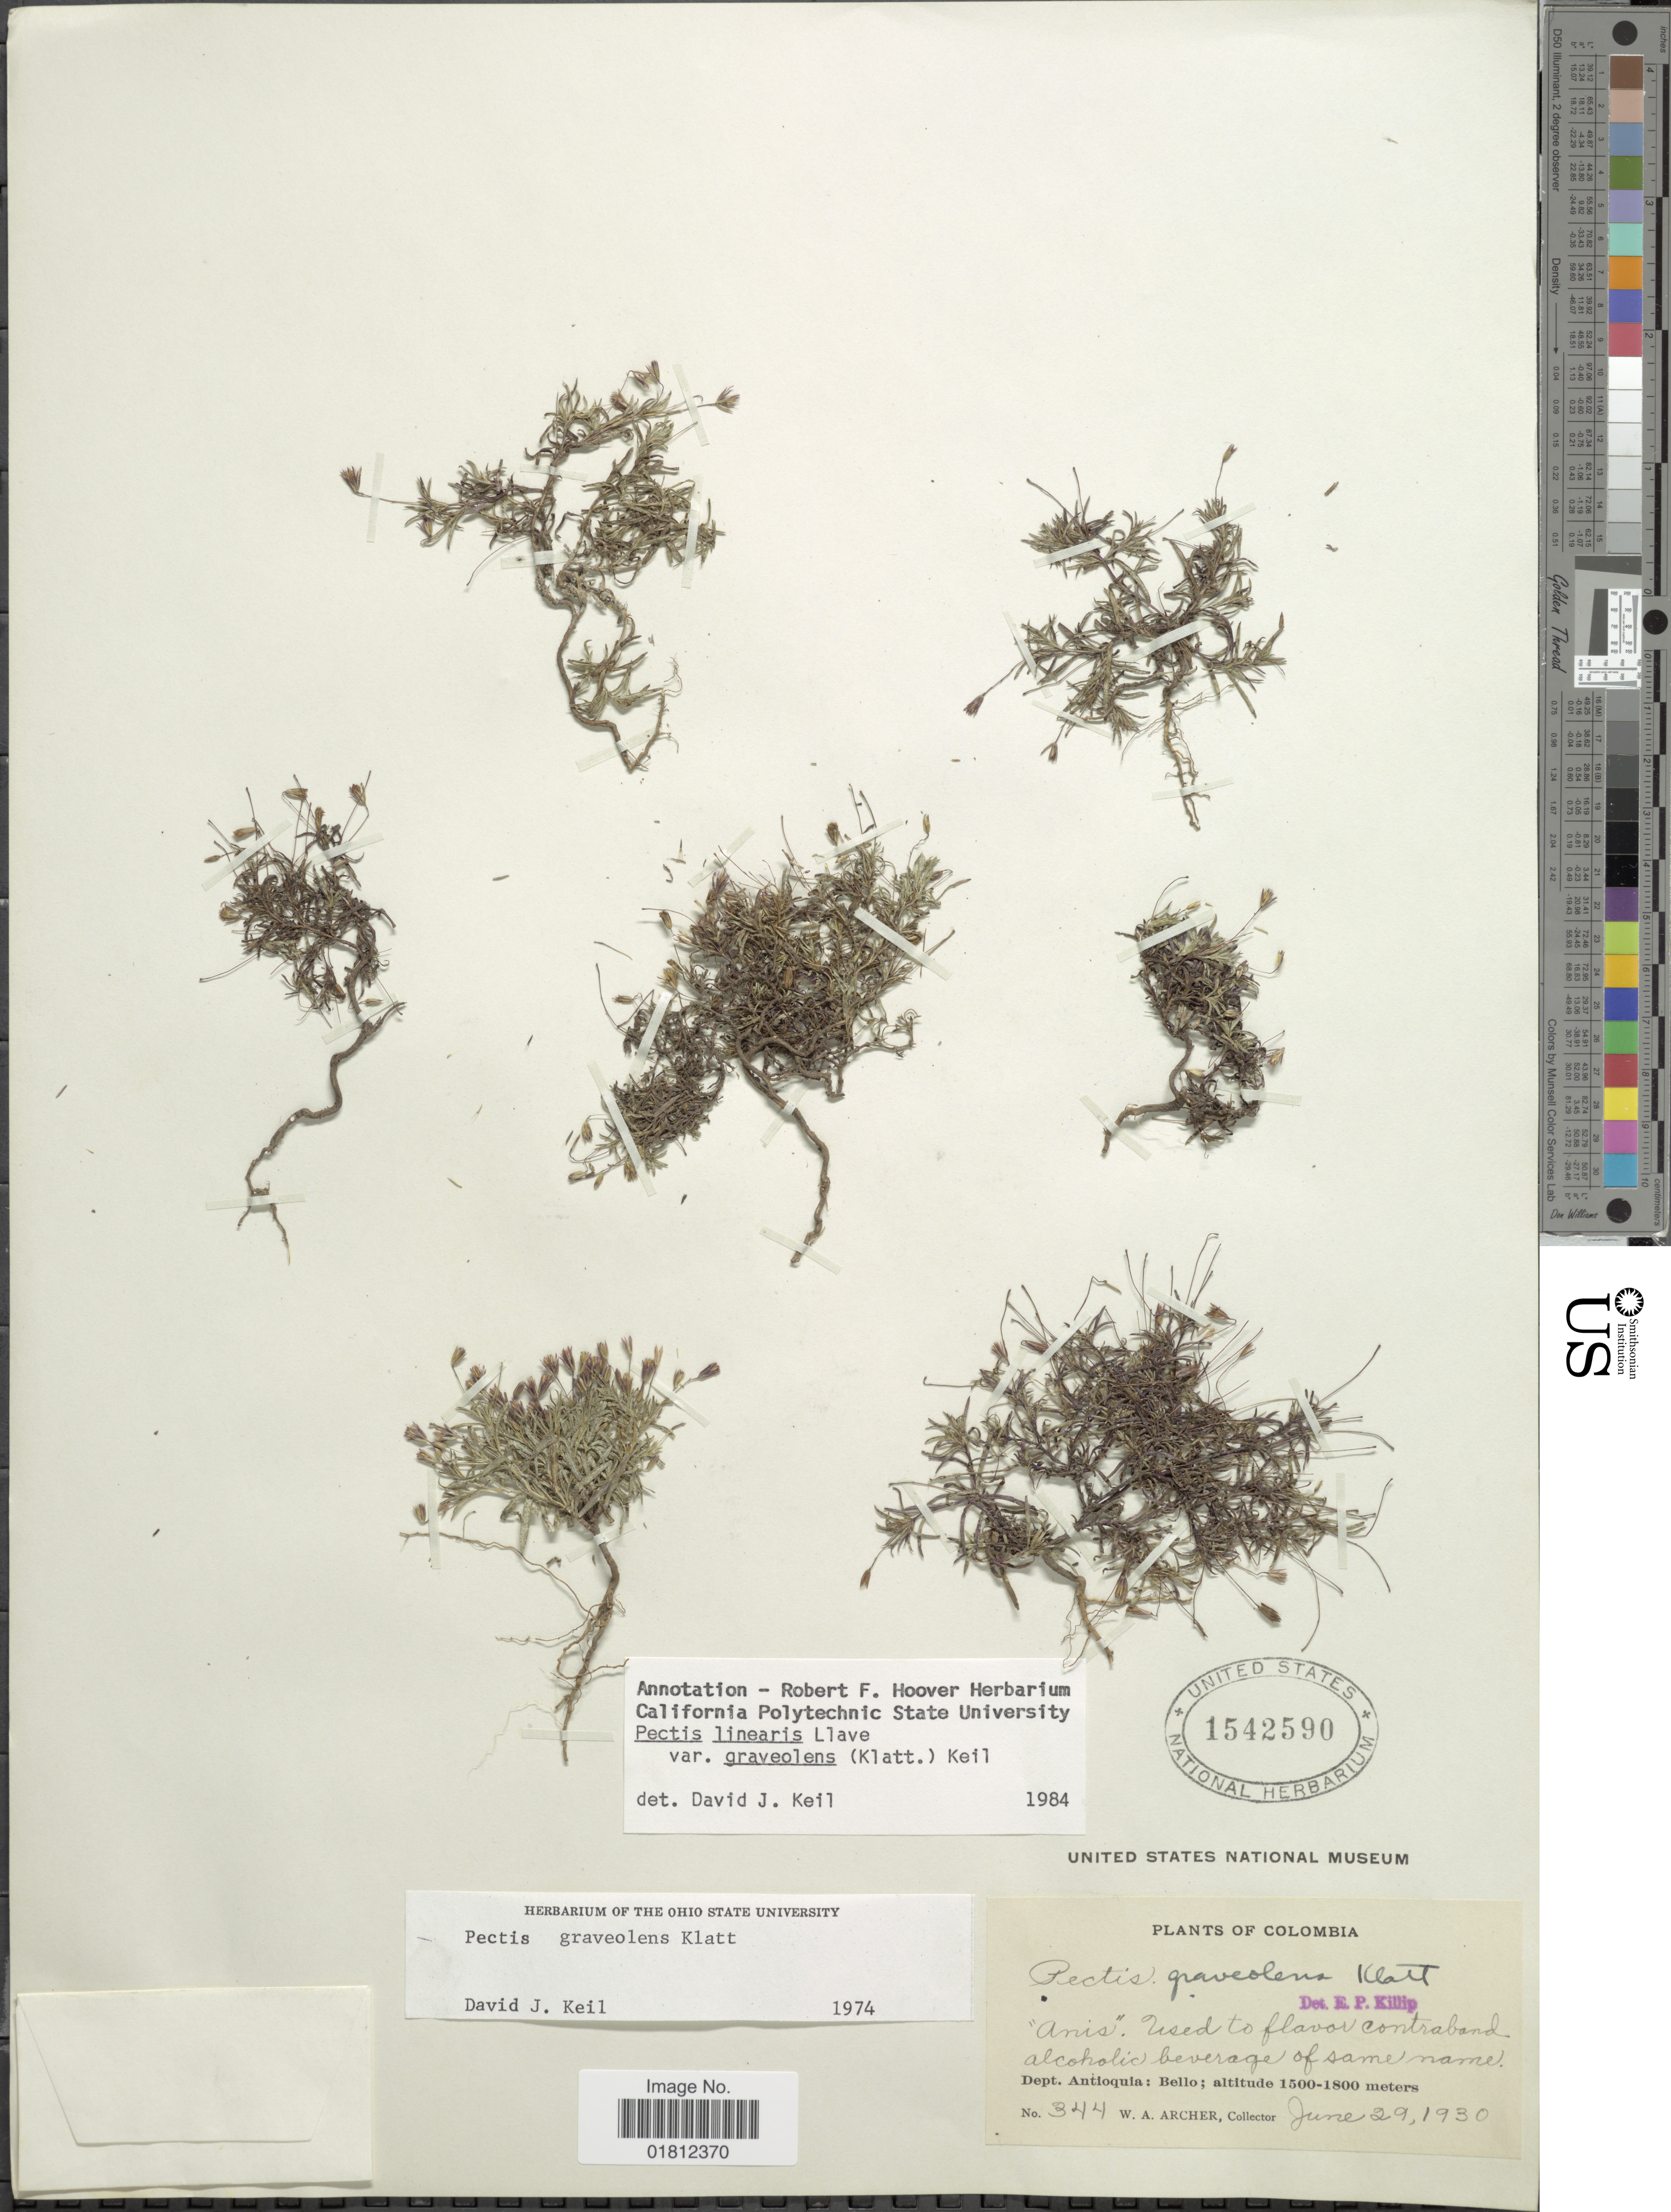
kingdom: Plantae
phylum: Tracheophyta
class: Magnoliopsida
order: Asterales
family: Asteraceae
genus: Pectis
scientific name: Pectis linearis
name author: La Llave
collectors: W. A. Archer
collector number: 344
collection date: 1930-06-29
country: Colombia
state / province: Antioquia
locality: Bello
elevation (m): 1500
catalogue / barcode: US 1542590